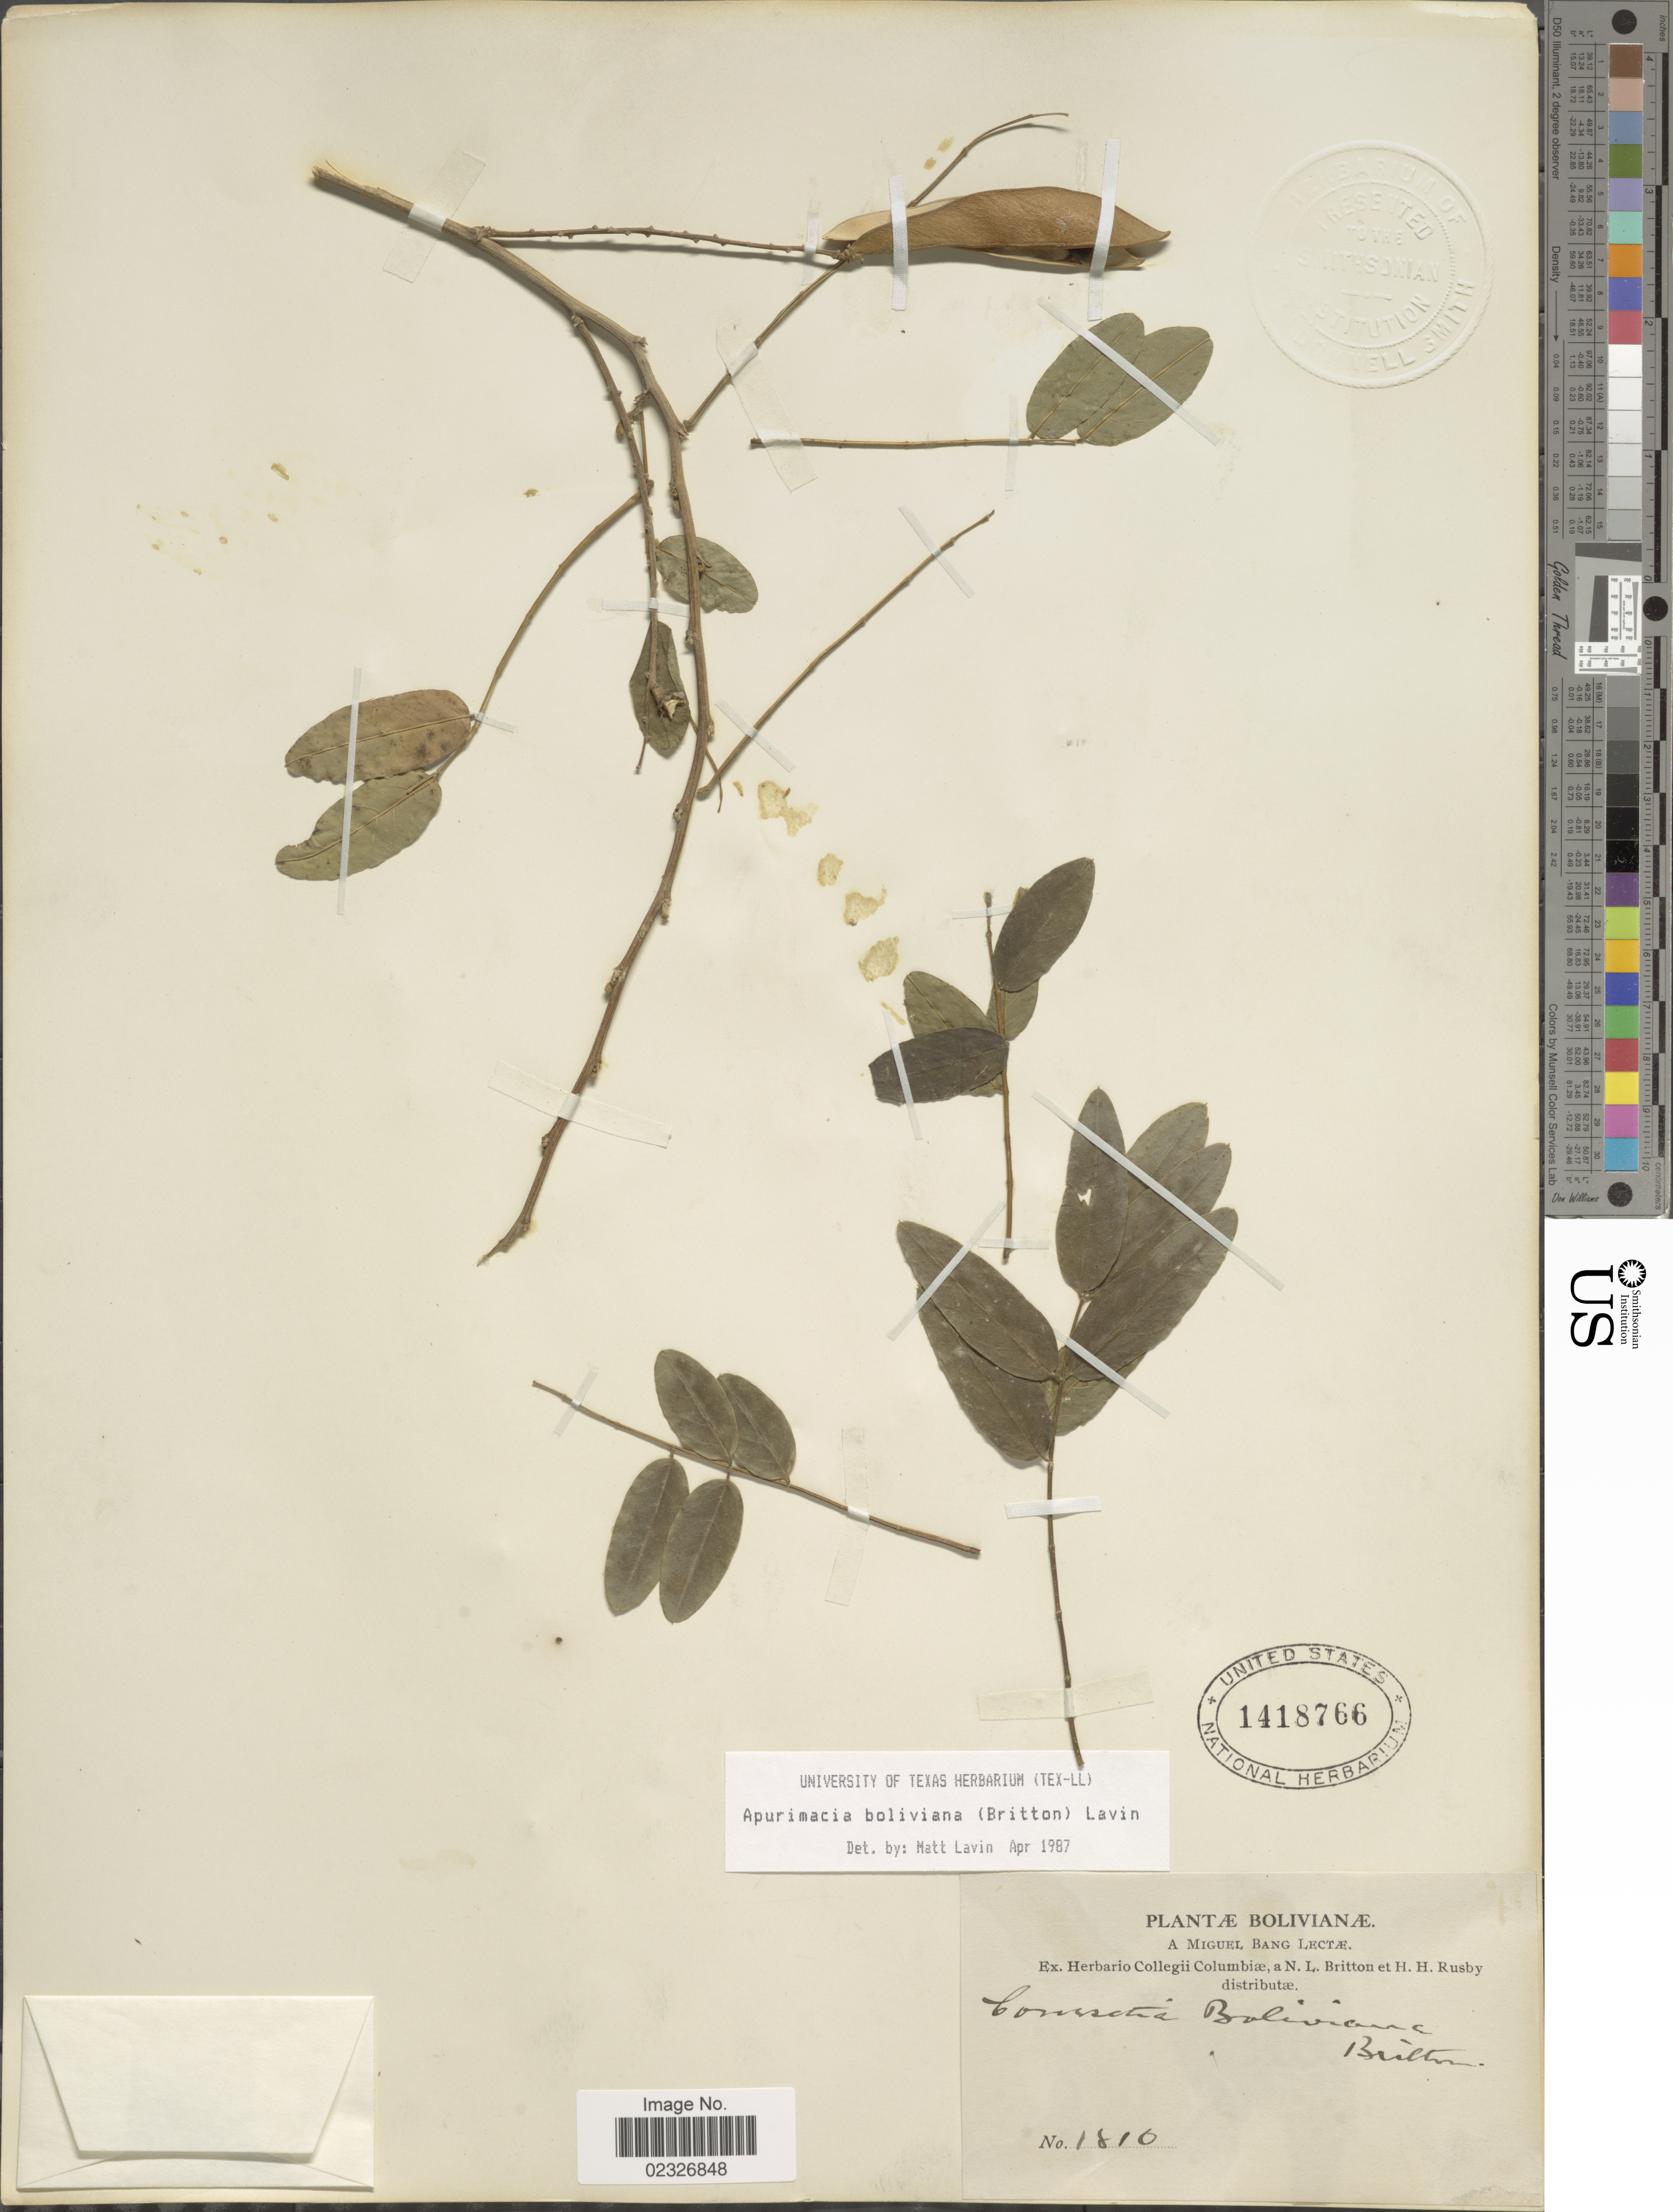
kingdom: Plantae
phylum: Tracheophyta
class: Magnoliopsida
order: Fabales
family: Fabaceae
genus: Apurimacia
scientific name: Apurimacia boliviana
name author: (Britton) Lavin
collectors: M. Bang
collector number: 1810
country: Bolivia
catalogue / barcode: US 1418766